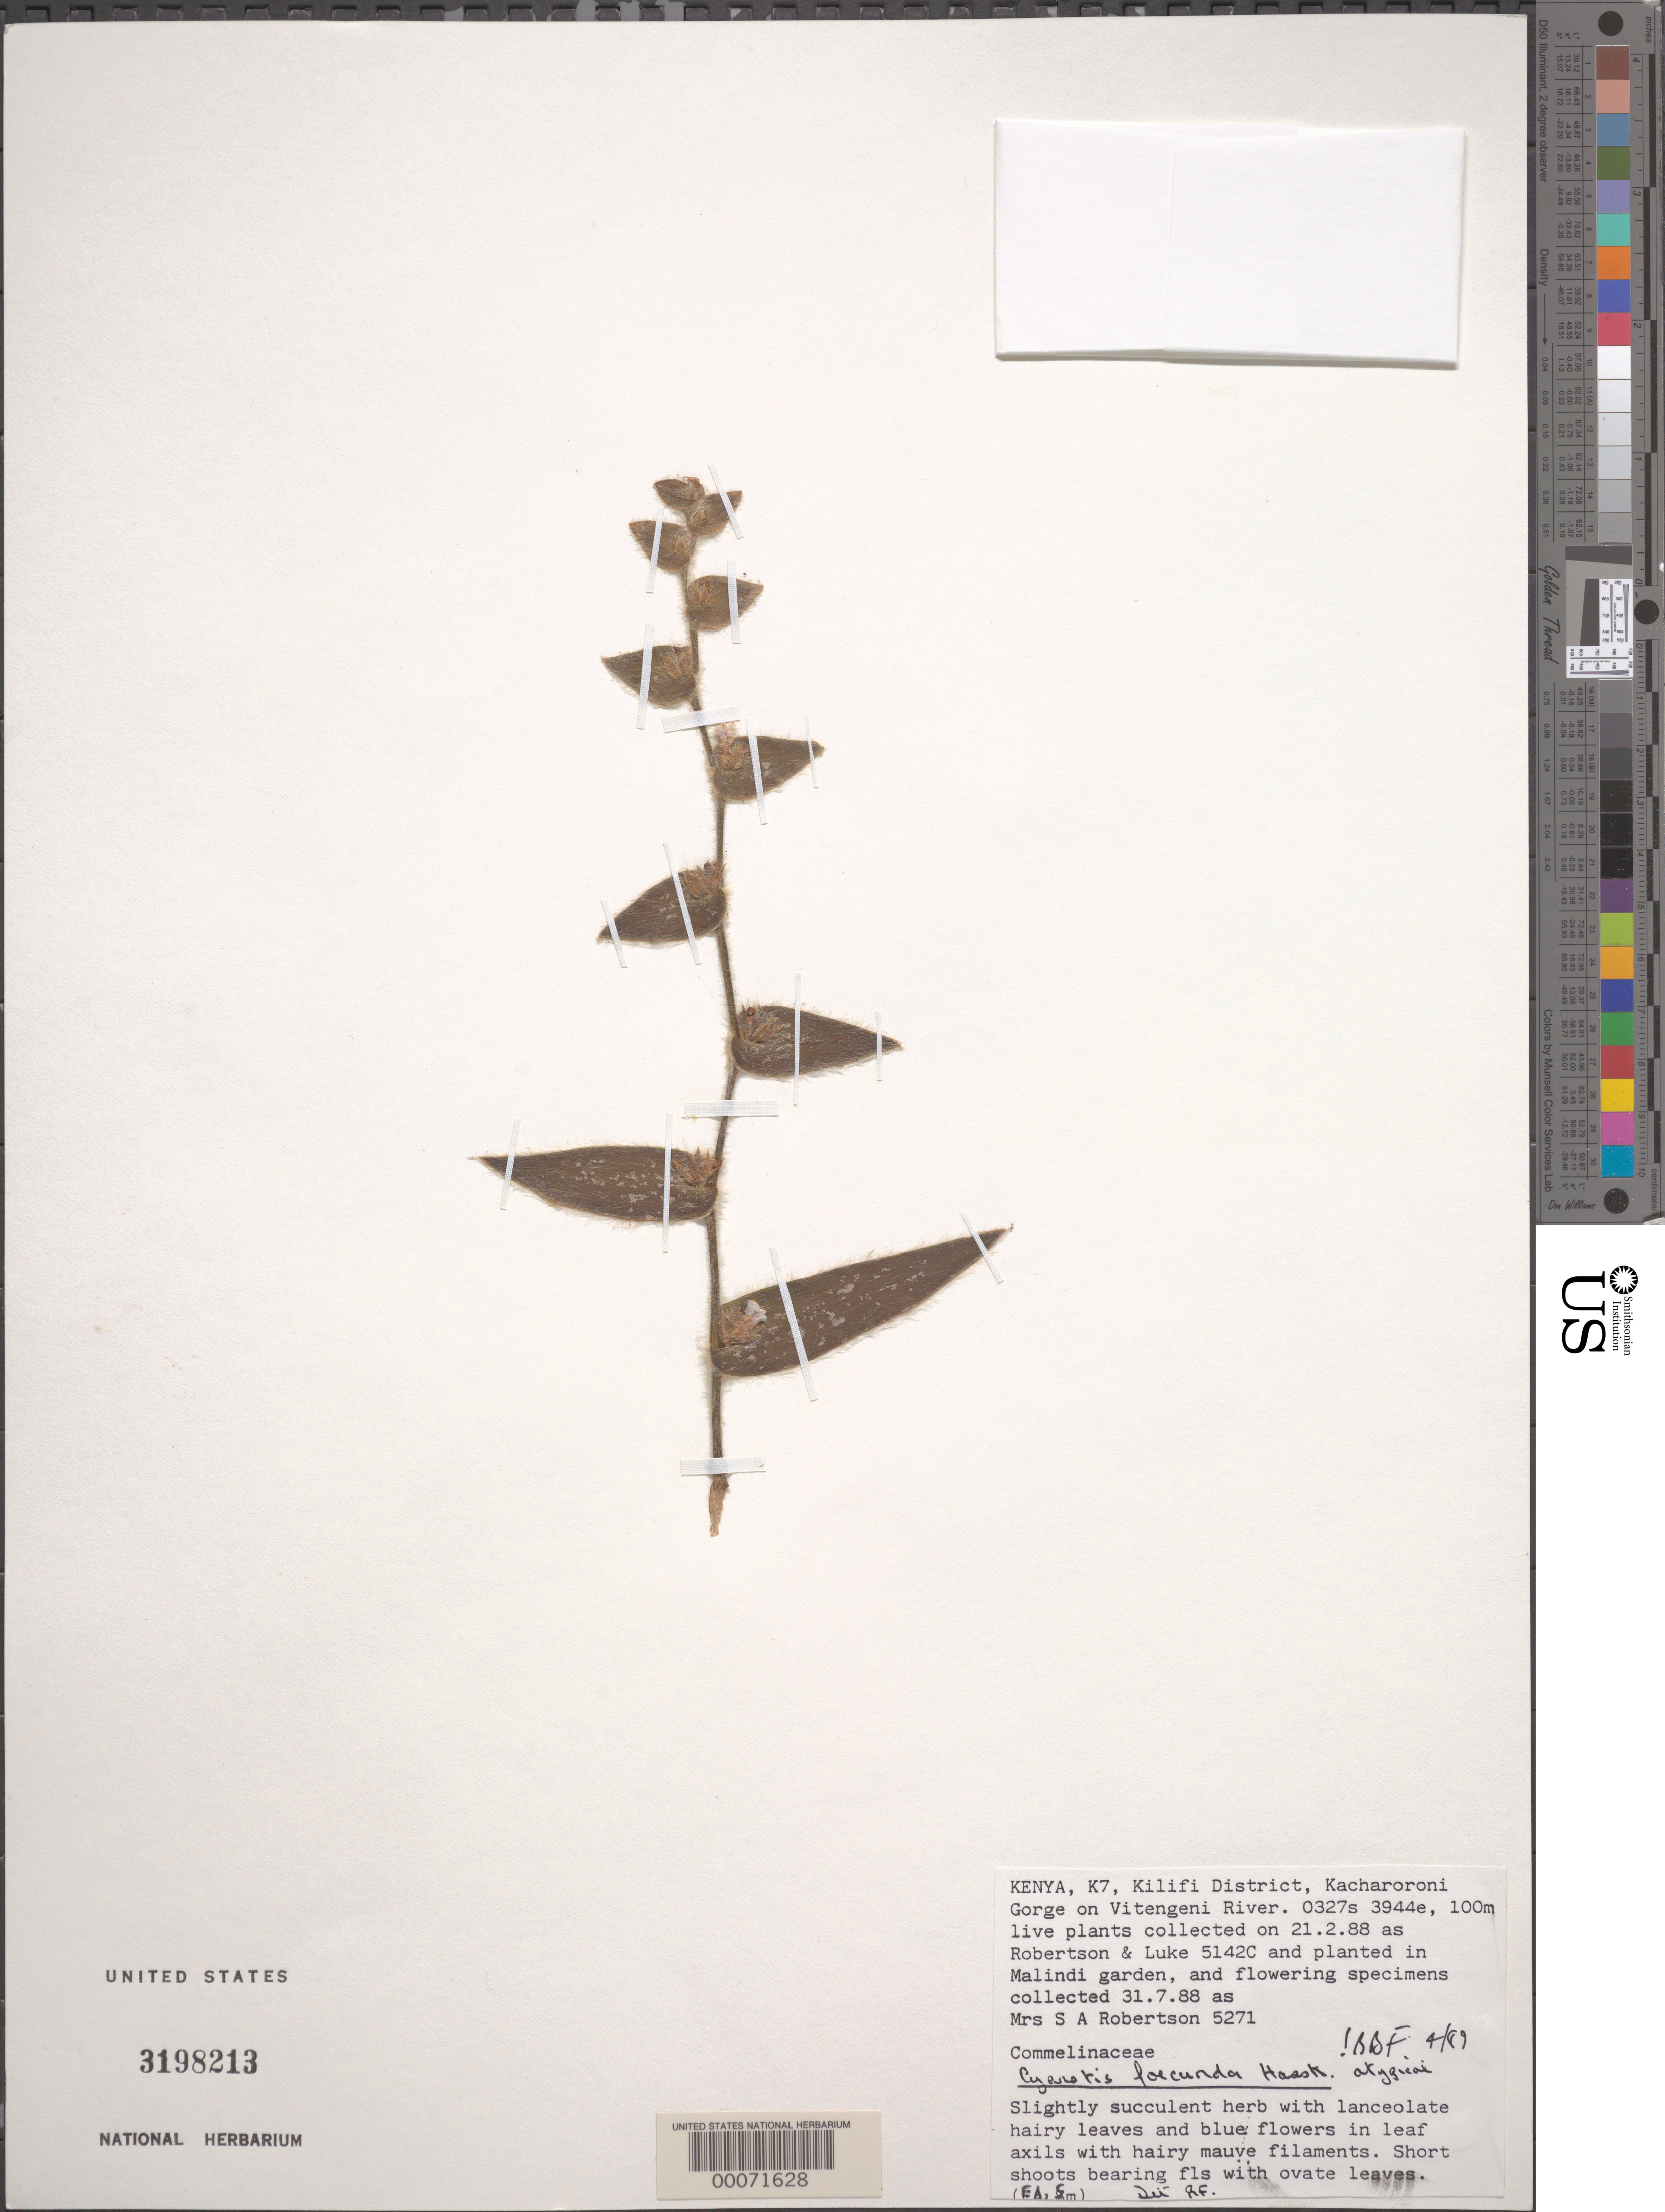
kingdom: Plantae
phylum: Tracheophyta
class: Liliopsida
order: Commelinales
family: Commelinaceae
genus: Cyanotis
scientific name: Cyanotis foecunda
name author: DC. ex Hassk.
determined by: Faden, Robert B., (US), Smithsonian Institution - National Museum of Natural History (UNITED STATES)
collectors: Mrs. S. A. Robertson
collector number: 5271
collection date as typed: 31 Jul 1988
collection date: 1988-07-31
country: Kenya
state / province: Kilifi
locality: K7, kilifi dist, kacharoroni gorge on vitengeni river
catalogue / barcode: US 3198213